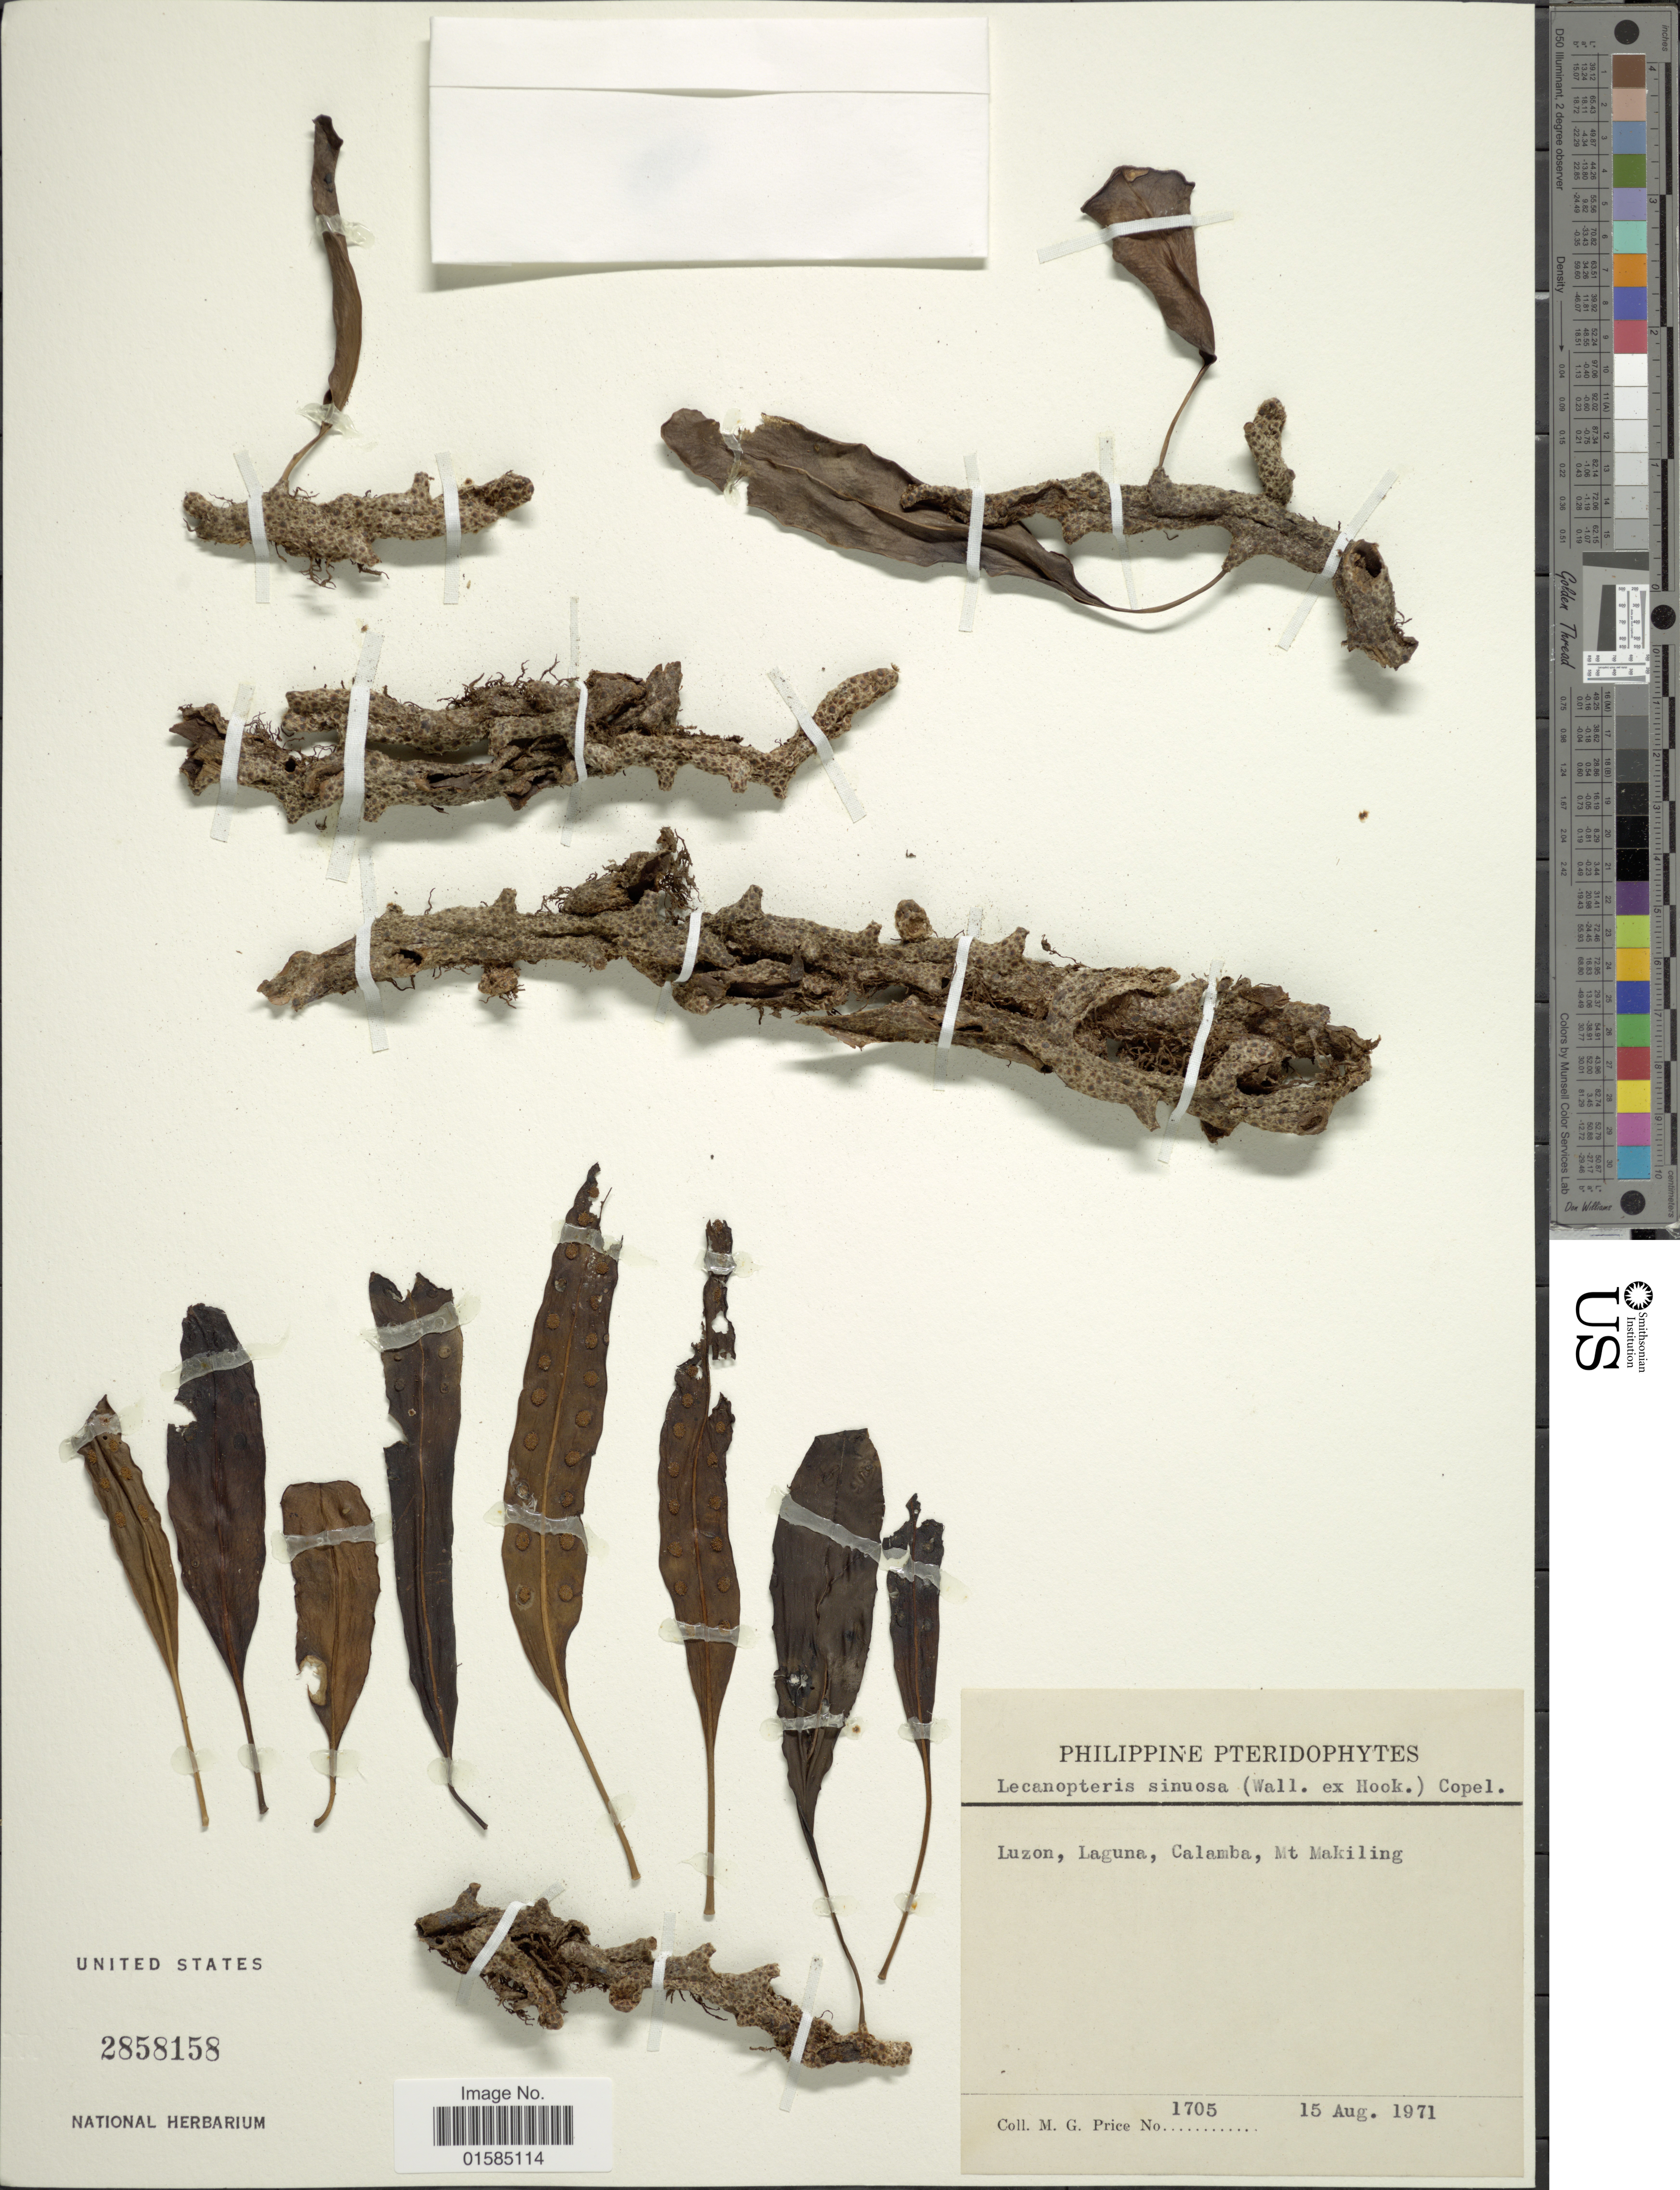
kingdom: Plantae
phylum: Tracheophyta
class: Polypodiopsida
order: Polypodiales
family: Polypodiaceae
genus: Lecanopteris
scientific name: Lecanopteris sinuosa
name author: (Wall. ex Hook.) Copel.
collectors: M. G. Price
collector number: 1705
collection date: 1971-08-15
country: Philippines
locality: Philippines, Luzon, Laguna, Calamba, Mt. Makiling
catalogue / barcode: US 2858158